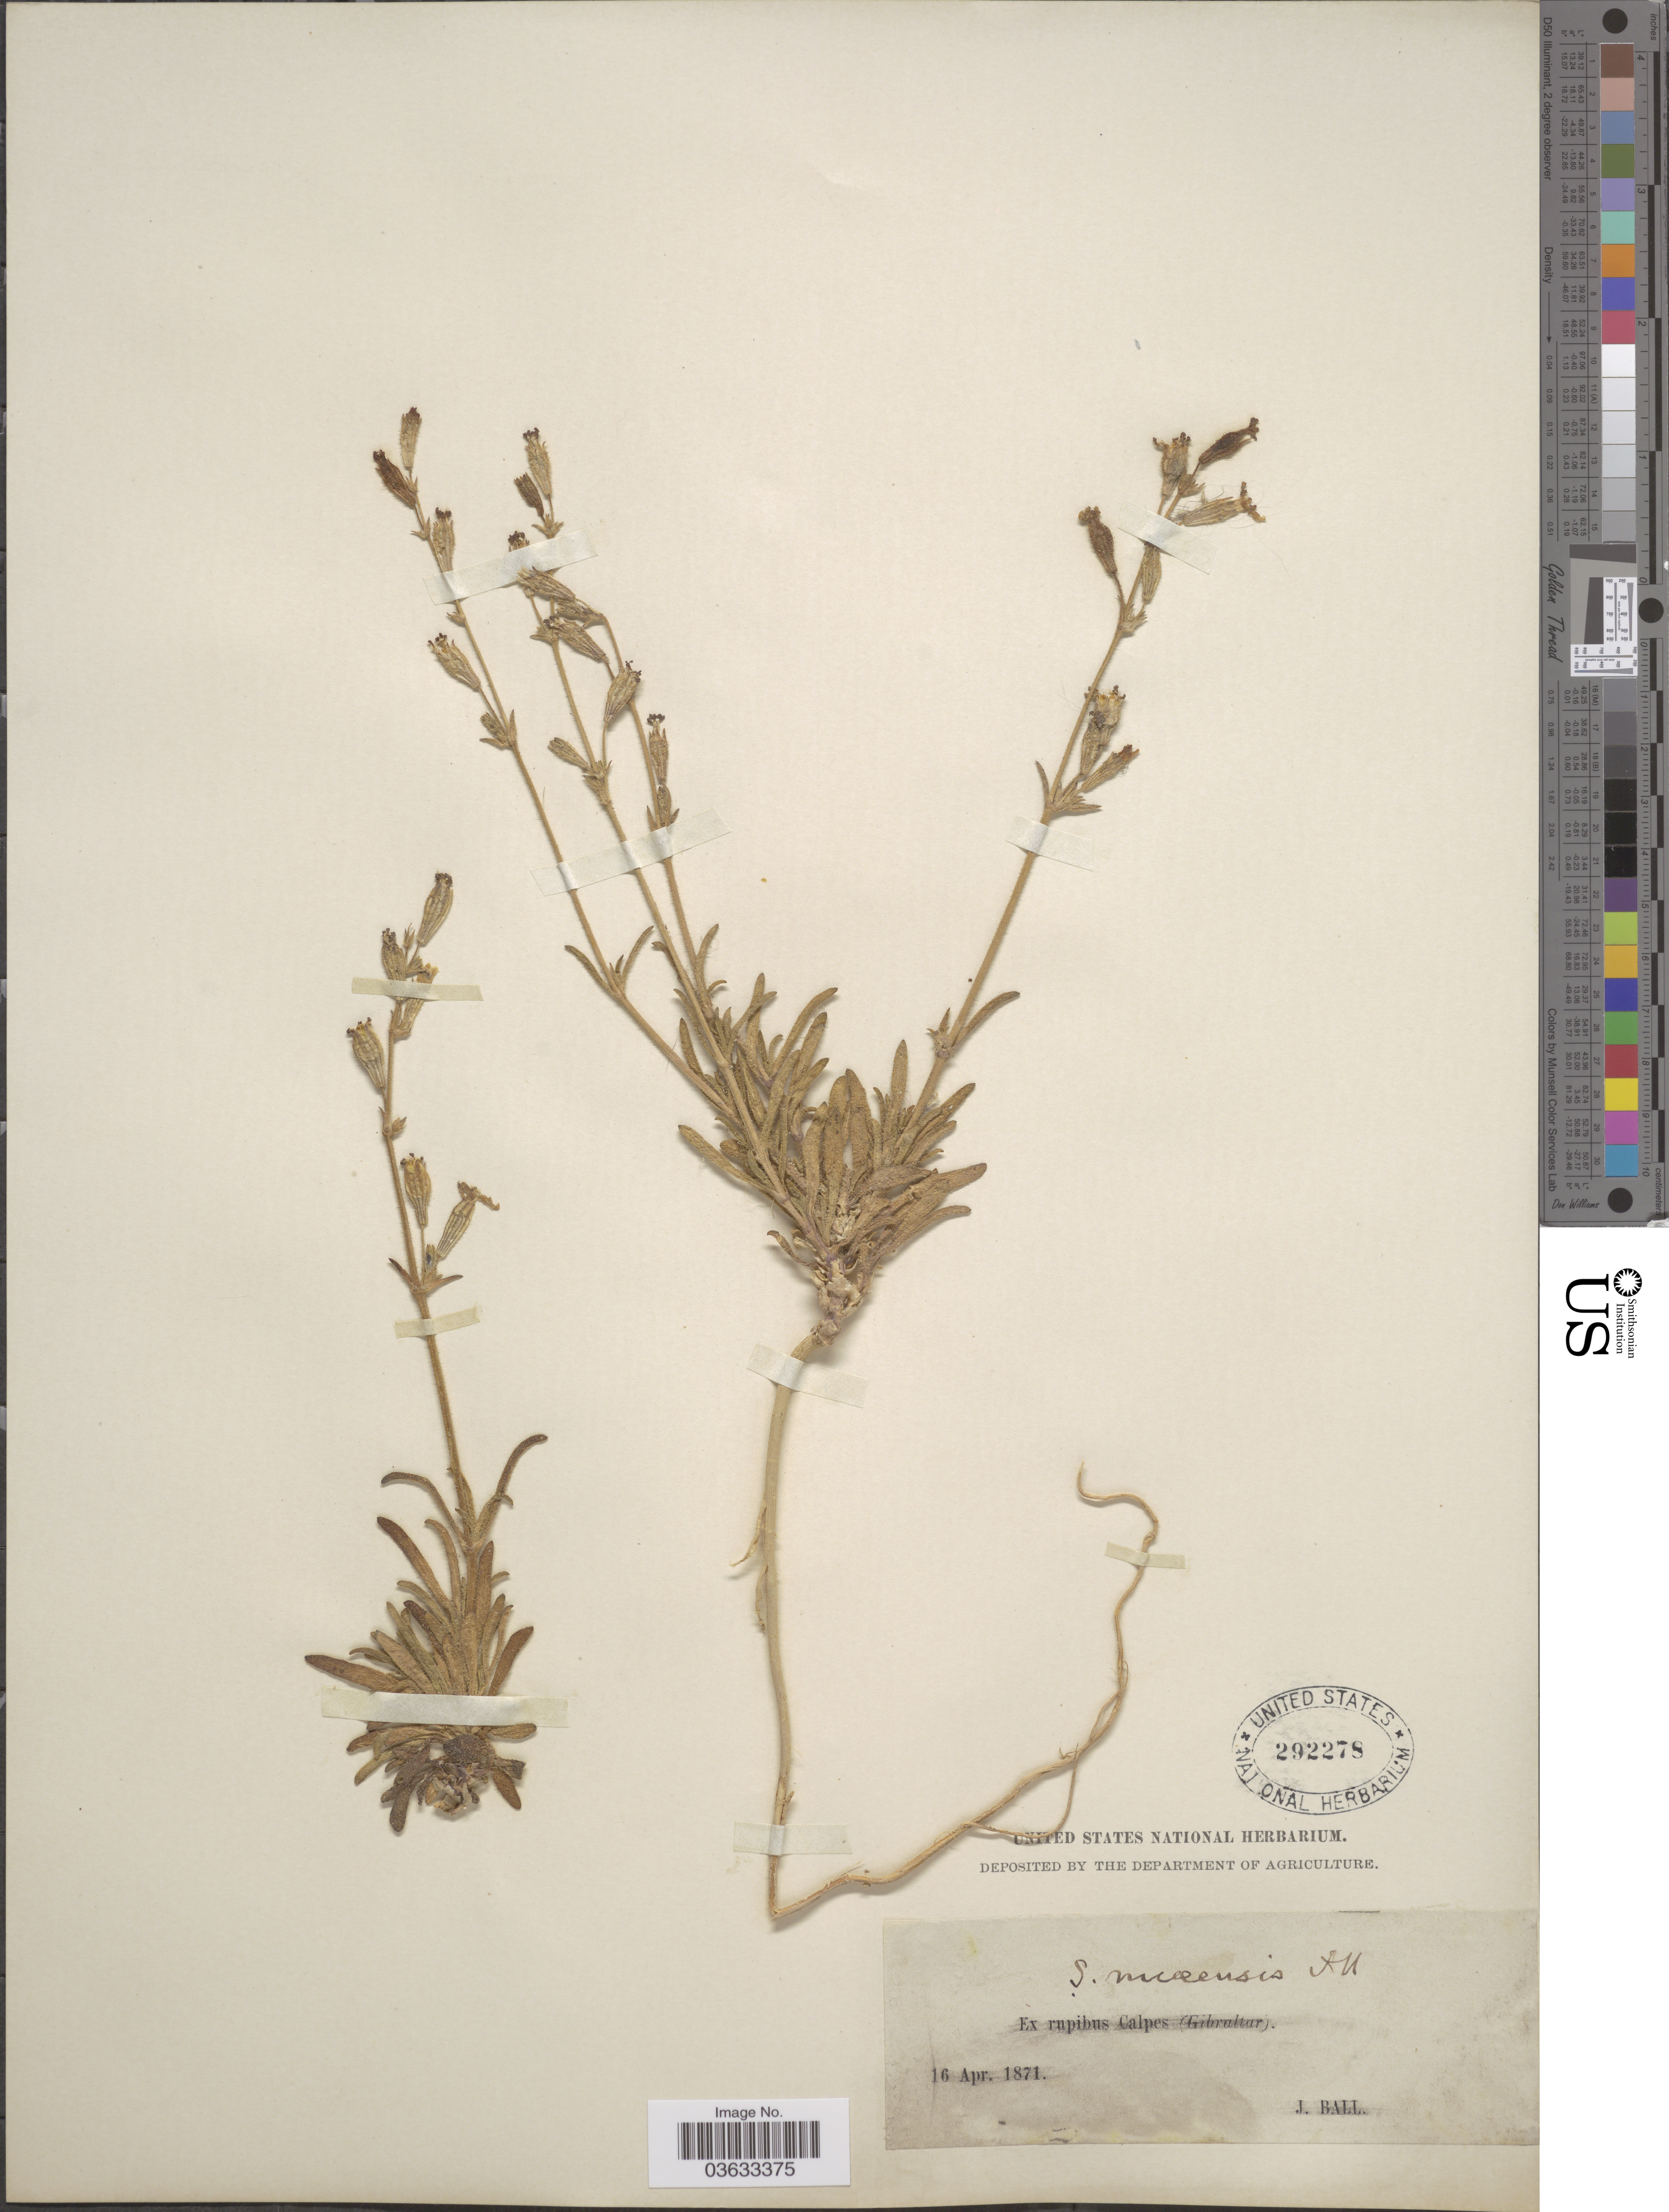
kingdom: Plantae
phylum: Tracheophyta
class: Magnoliopsida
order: Caryophyllales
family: Caryophyllaceae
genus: Silene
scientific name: Silene nicaeensis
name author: All.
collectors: J. Ball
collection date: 1871-04-16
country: Gibraltar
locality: Ex rupibus Calpes (Gibraltar).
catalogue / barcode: US 292278